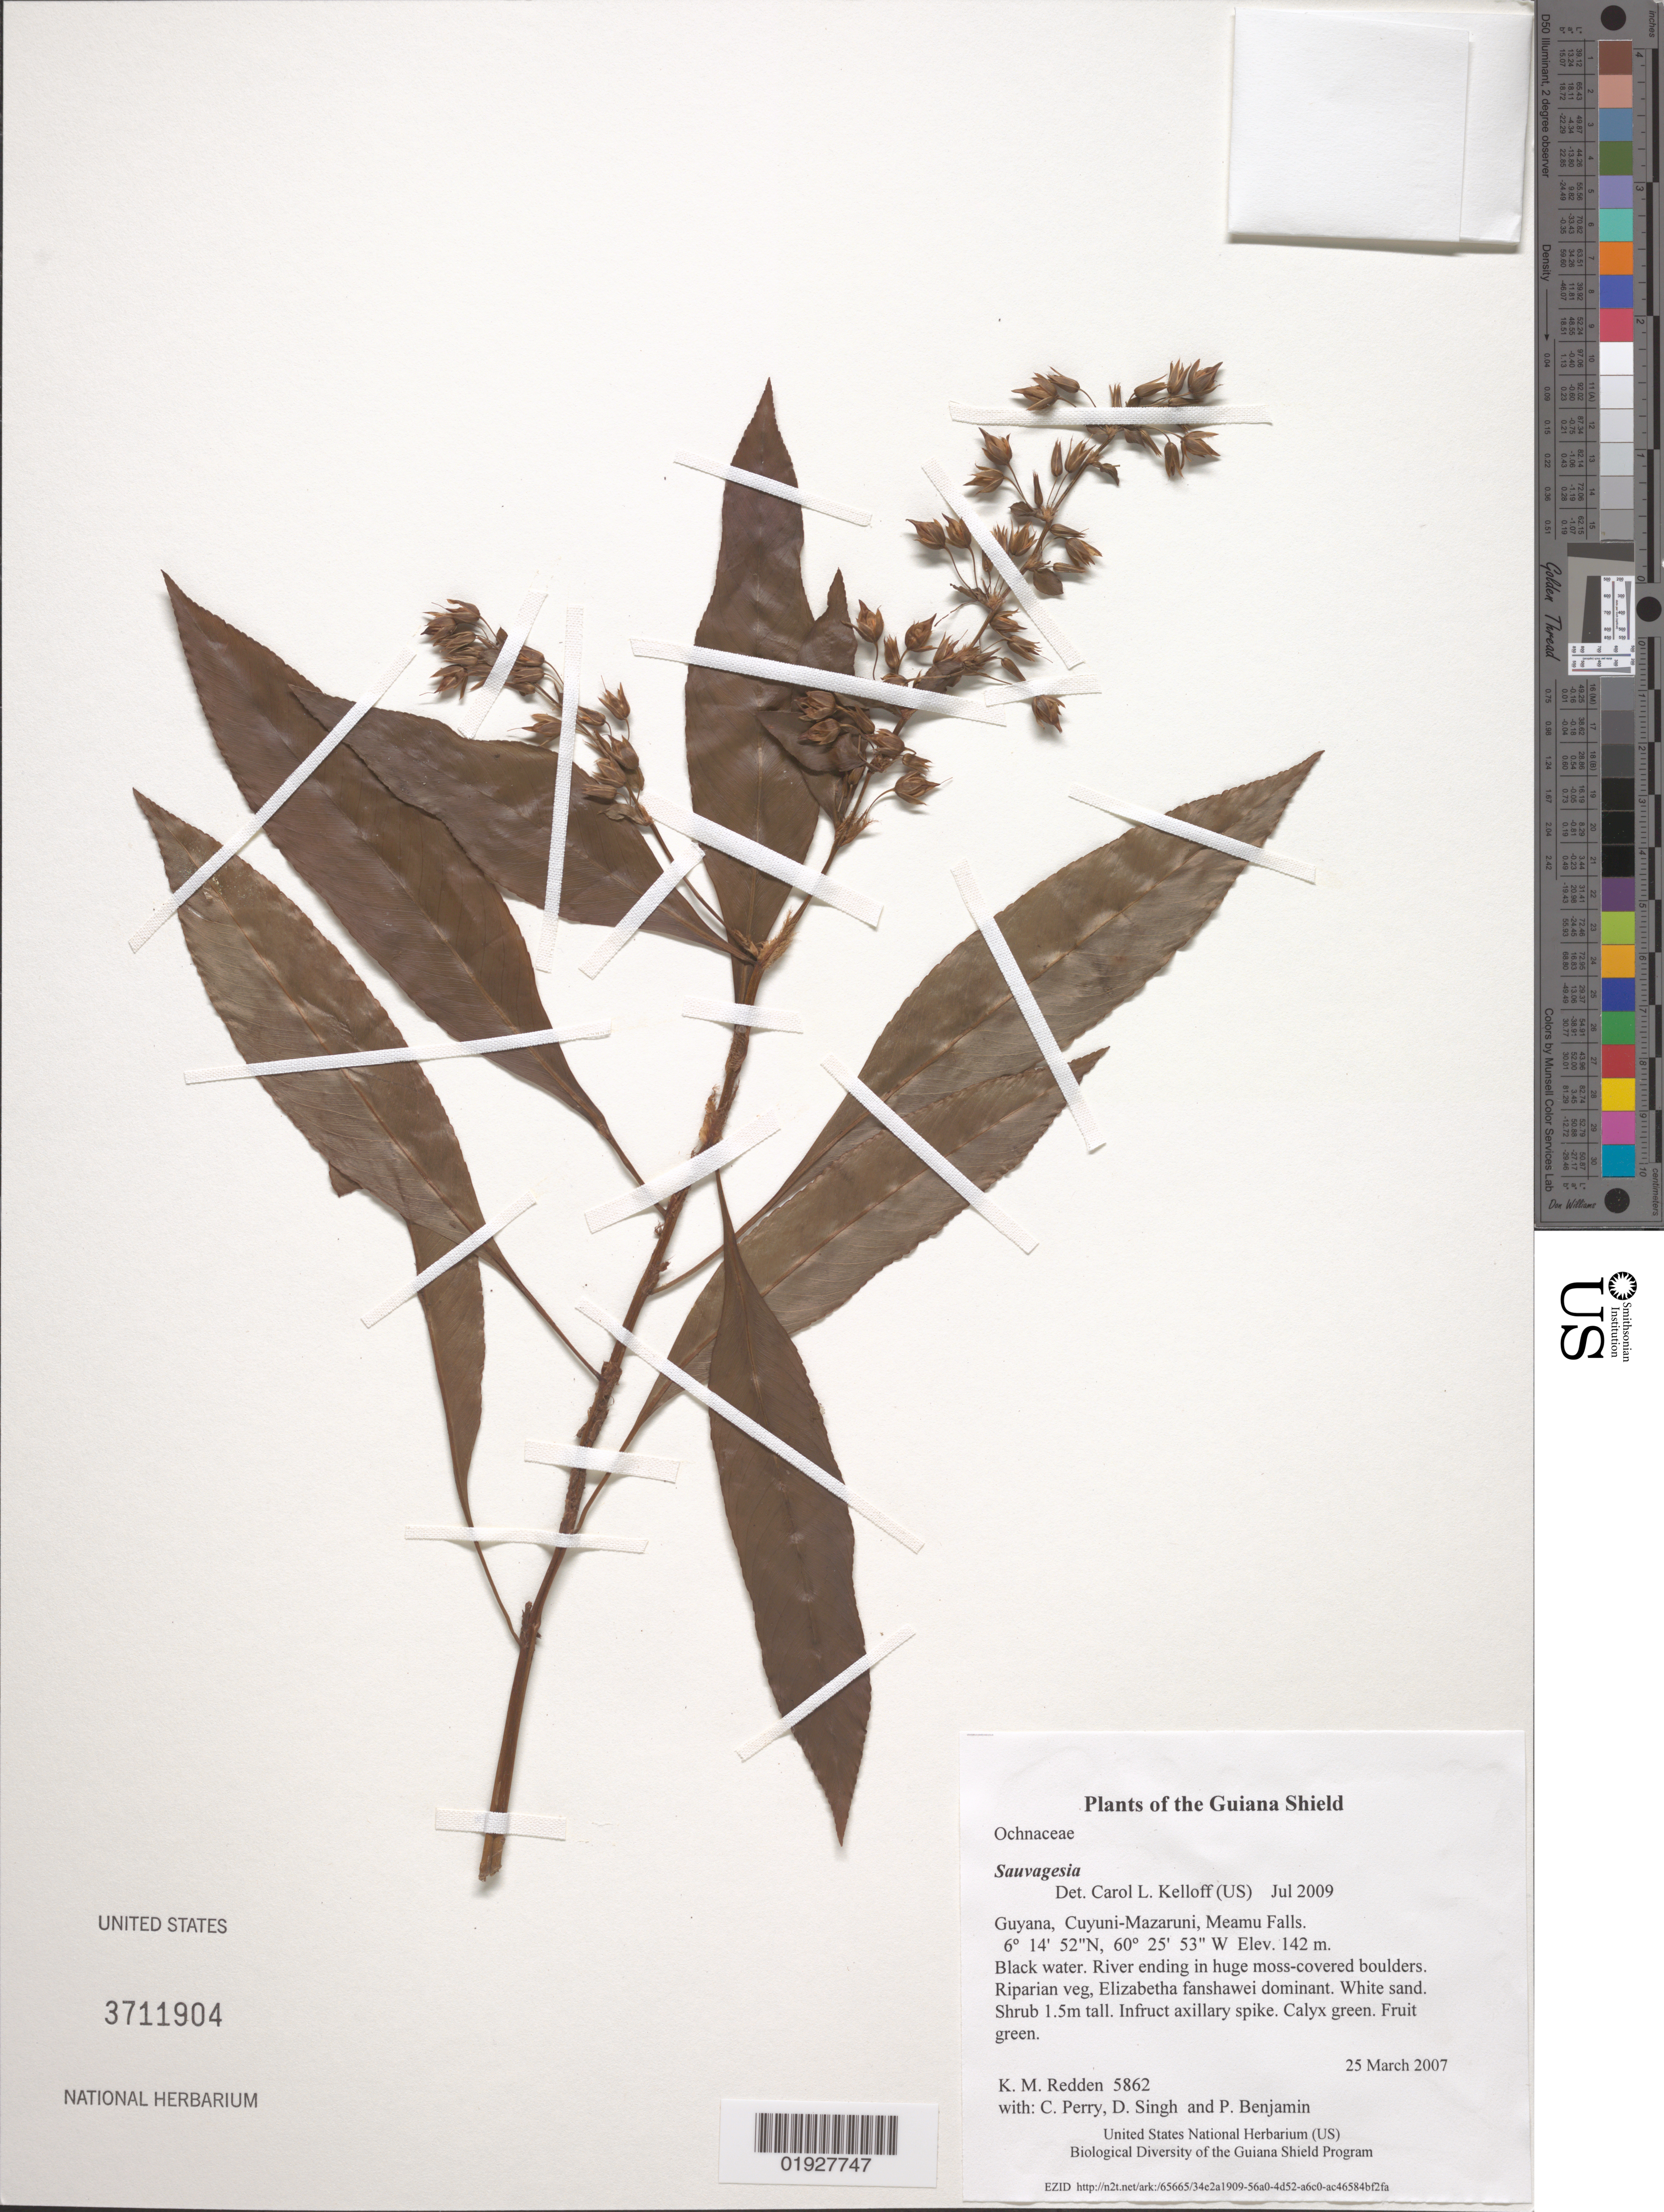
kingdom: Plantae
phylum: Tracheophyta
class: Magnoliopsida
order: Malpighiales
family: Ochnaceae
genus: Sauvagesia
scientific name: Sauvagesia sp.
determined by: Kelloff, Carol L., (US), Smithsonian Institution - National Museum of Natural History (UNITED STATES)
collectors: K. M. Redden, C. Perry, D. Singh & P. Benjamin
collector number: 5862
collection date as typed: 25 March 2007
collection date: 2007-03-25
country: Guyana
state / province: Cuyuni-Mazaruni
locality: Meamu Falls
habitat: Black water. River ending in huge moss-covered boulders. Riparian veg, Elizabetha fanshawei dominant. White sand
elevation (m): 142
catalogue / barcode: US 3711904